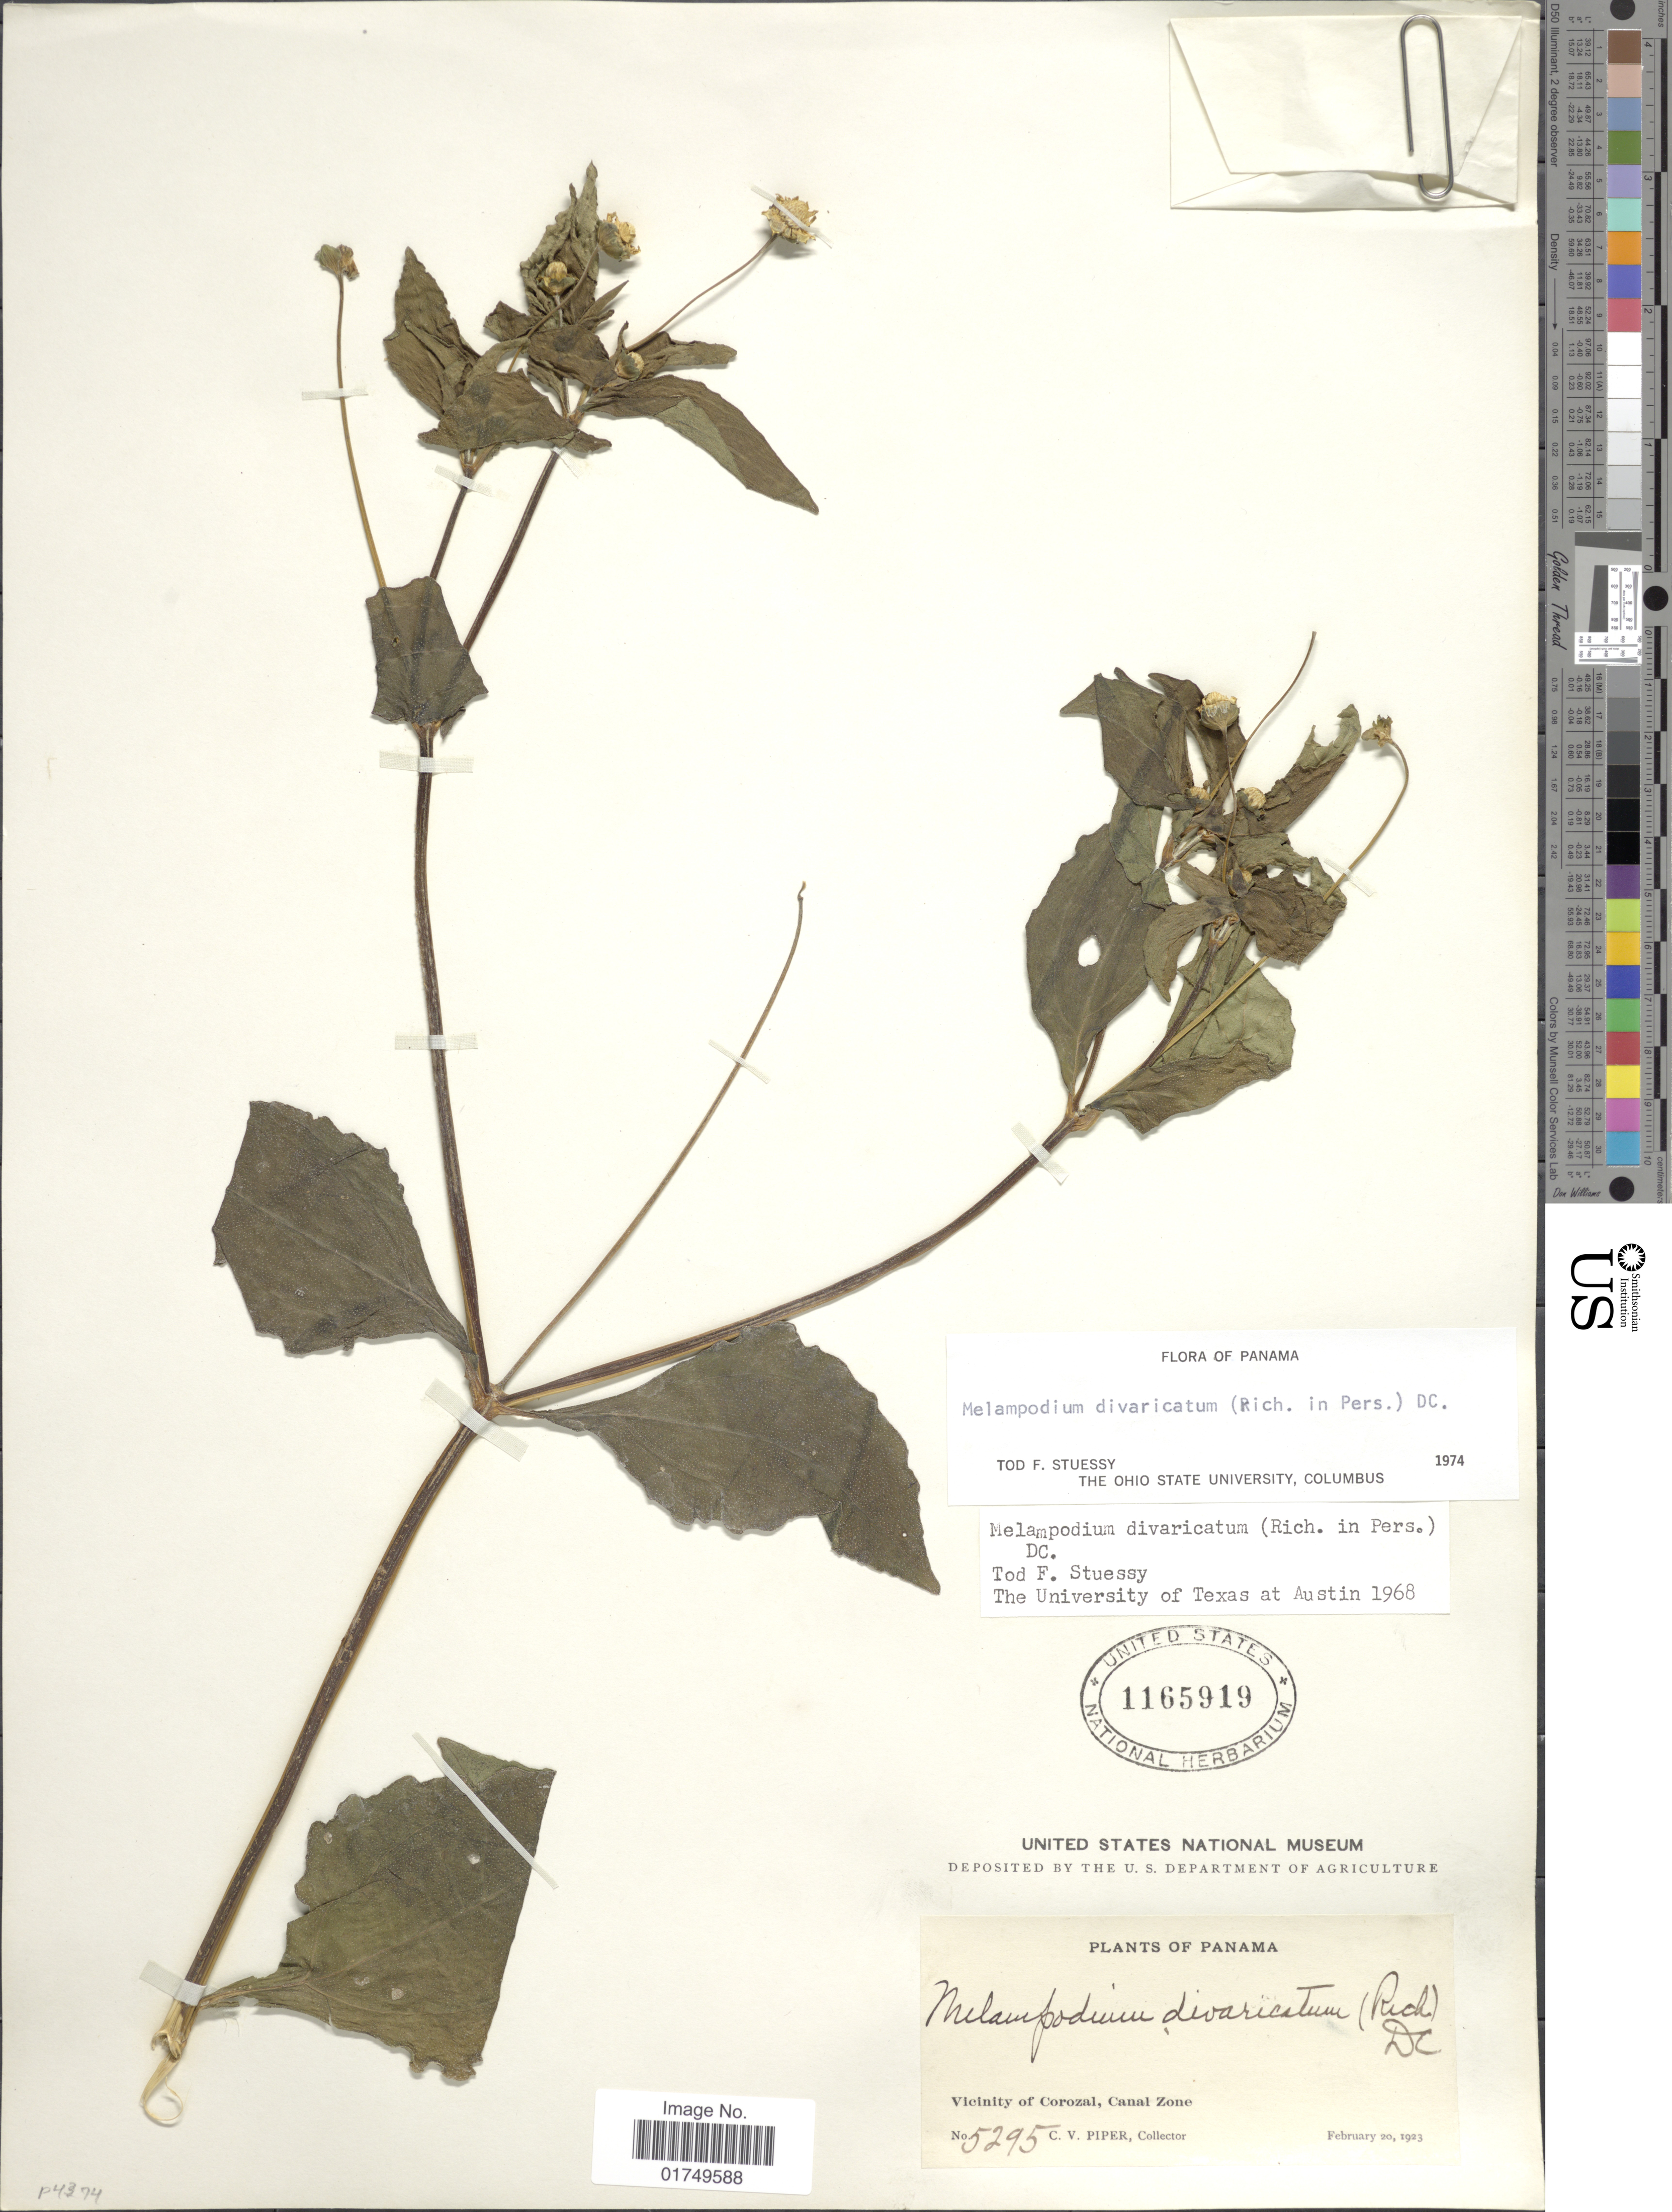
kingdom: Plantae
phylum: Tracheophyta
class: Magnoliopsida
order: Asterales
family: Asteraceae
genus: Melampodium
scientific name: Melampodium divaricatum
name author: (Rich.) DC.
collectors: C. V. Piper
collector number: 5295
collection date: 1923-02-20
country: Panama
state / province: Colón / Panamá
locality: Vicinity of Corozal, Canal Zone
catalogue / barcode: US 1156919